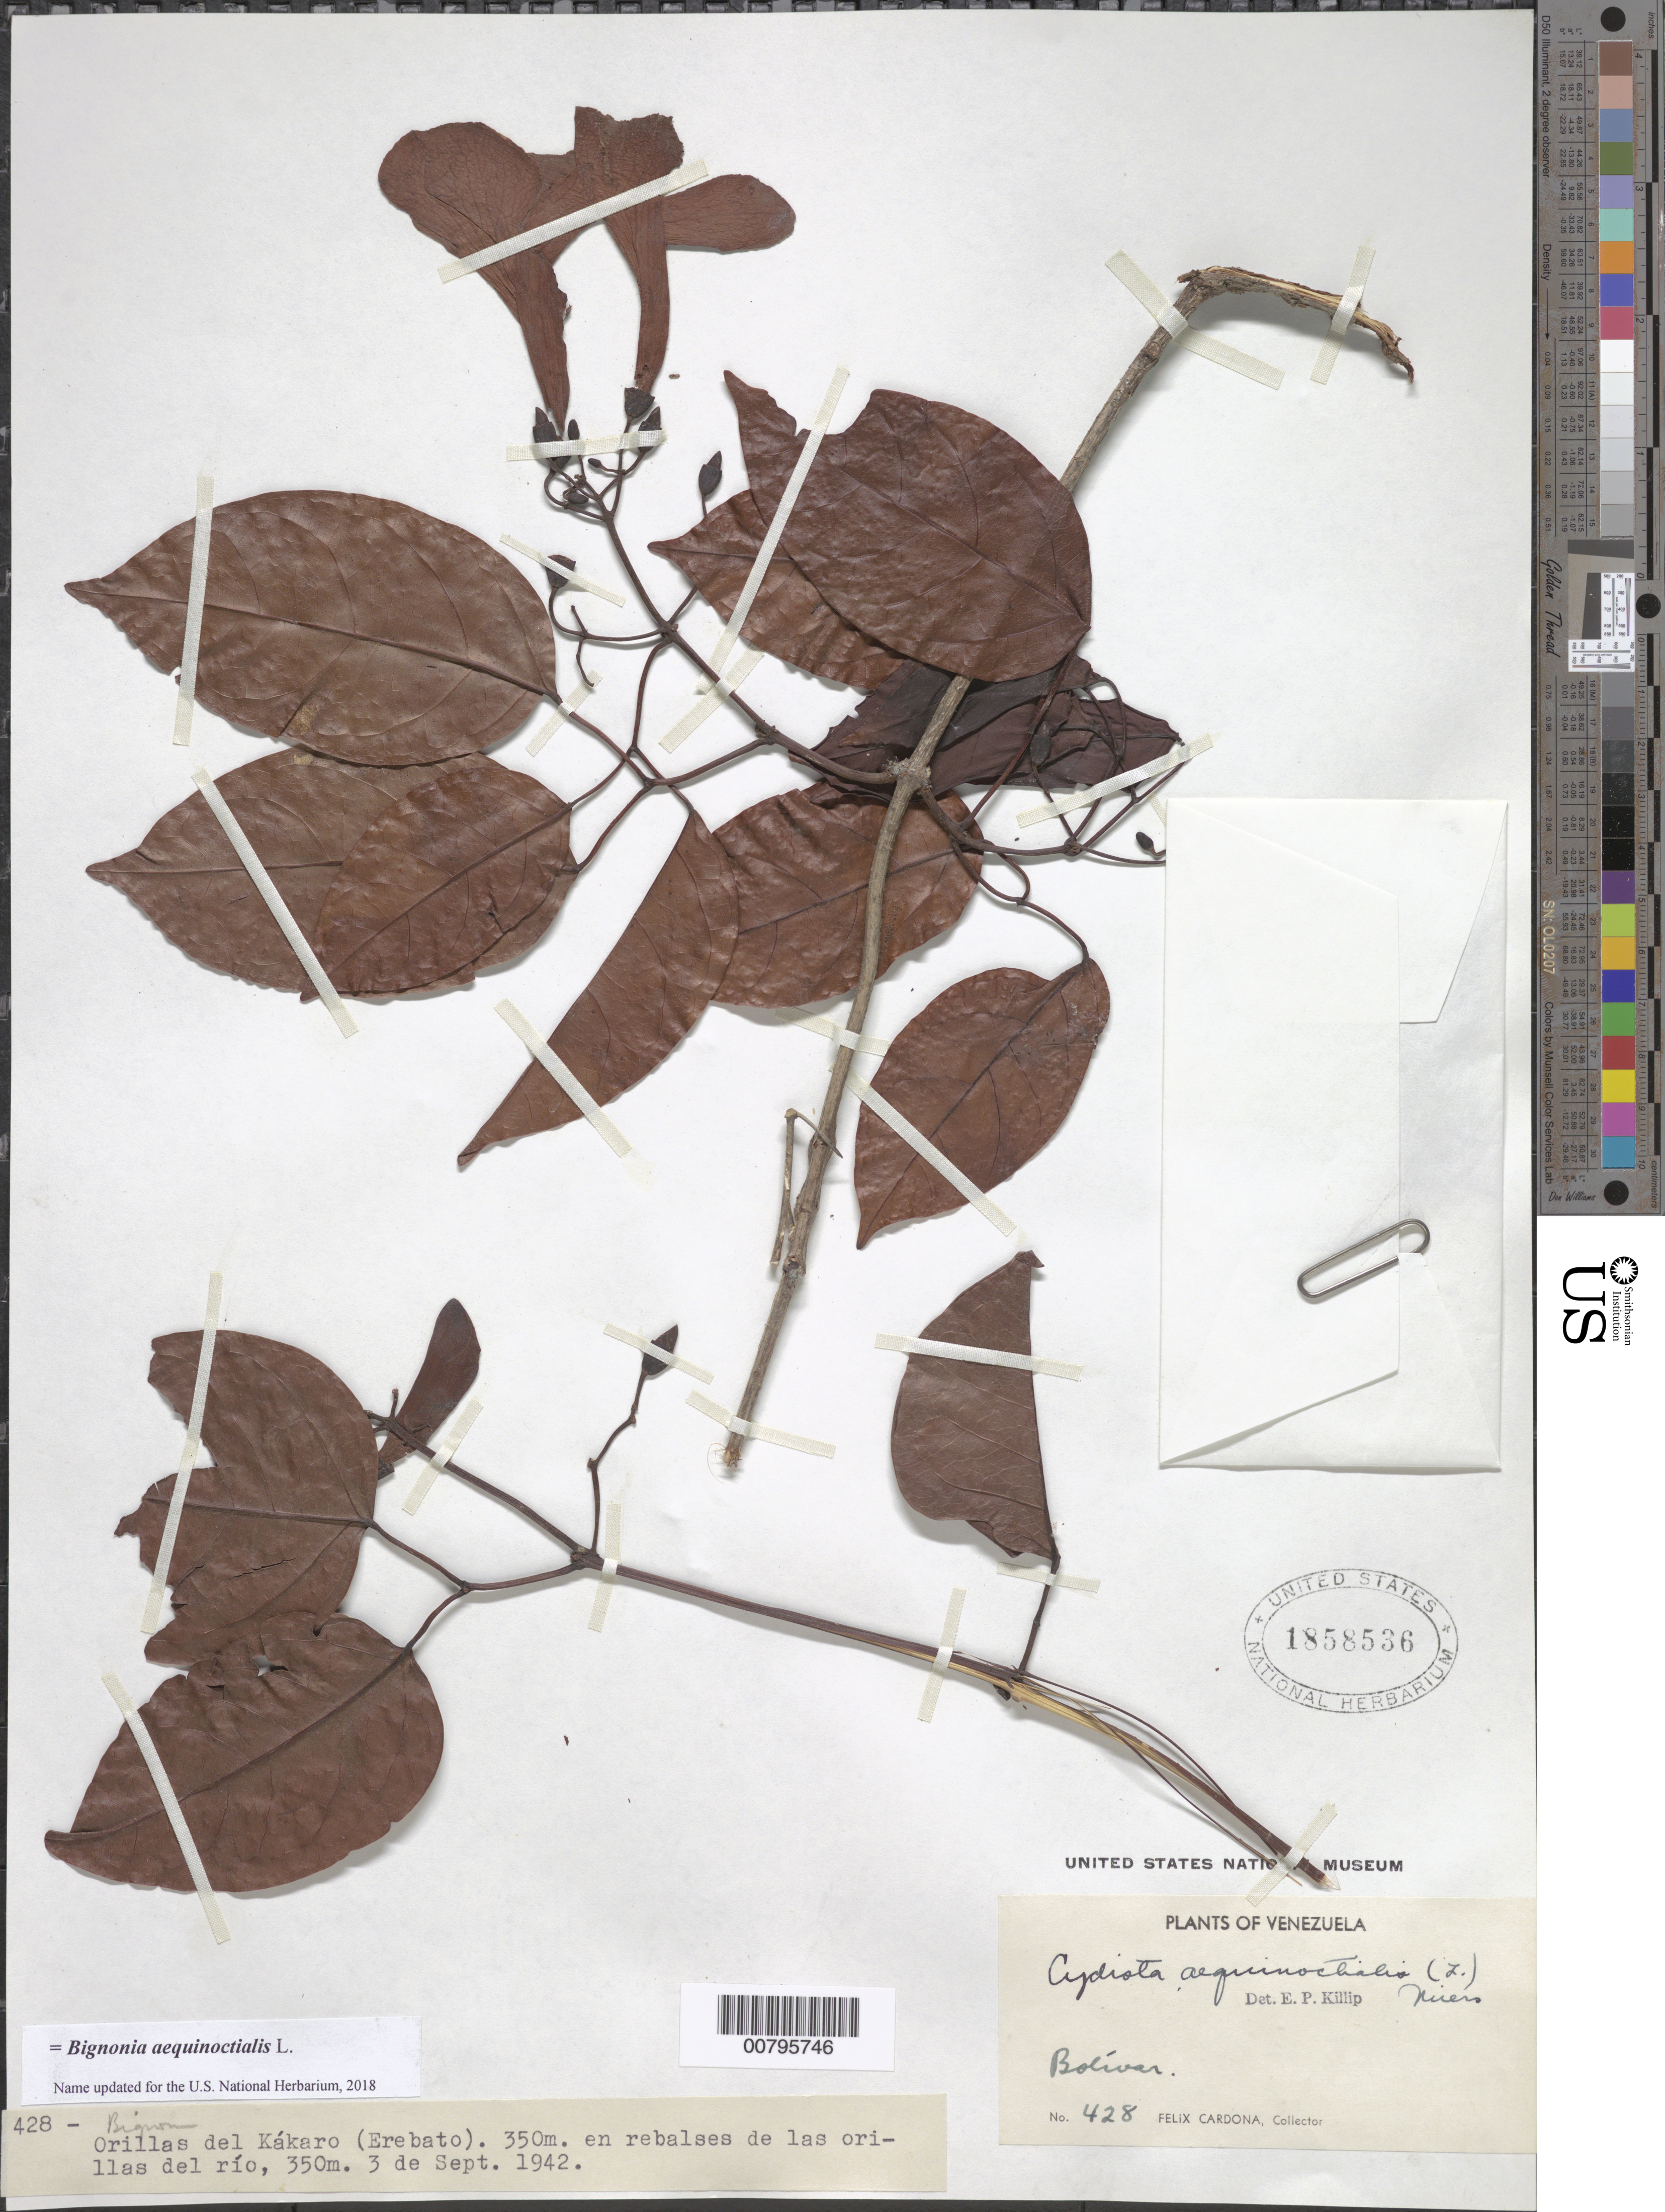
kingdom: Plantae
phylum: Tracheophyta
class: Magnoliopsida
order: Lamiales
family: Bignoniaceae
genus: Bignonia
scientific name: Bignonia aequinoctialis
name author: L.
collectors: F. Cardona Puig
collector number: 428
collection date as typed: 3-Sep-42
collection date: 1942-09-03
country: Venezuela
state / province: Bolívar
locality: Caura, Río Kákaro, affluent of Erebato, Guayana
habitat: Rebalses a la orilla del rio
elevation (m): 350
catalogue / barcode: US 1858536